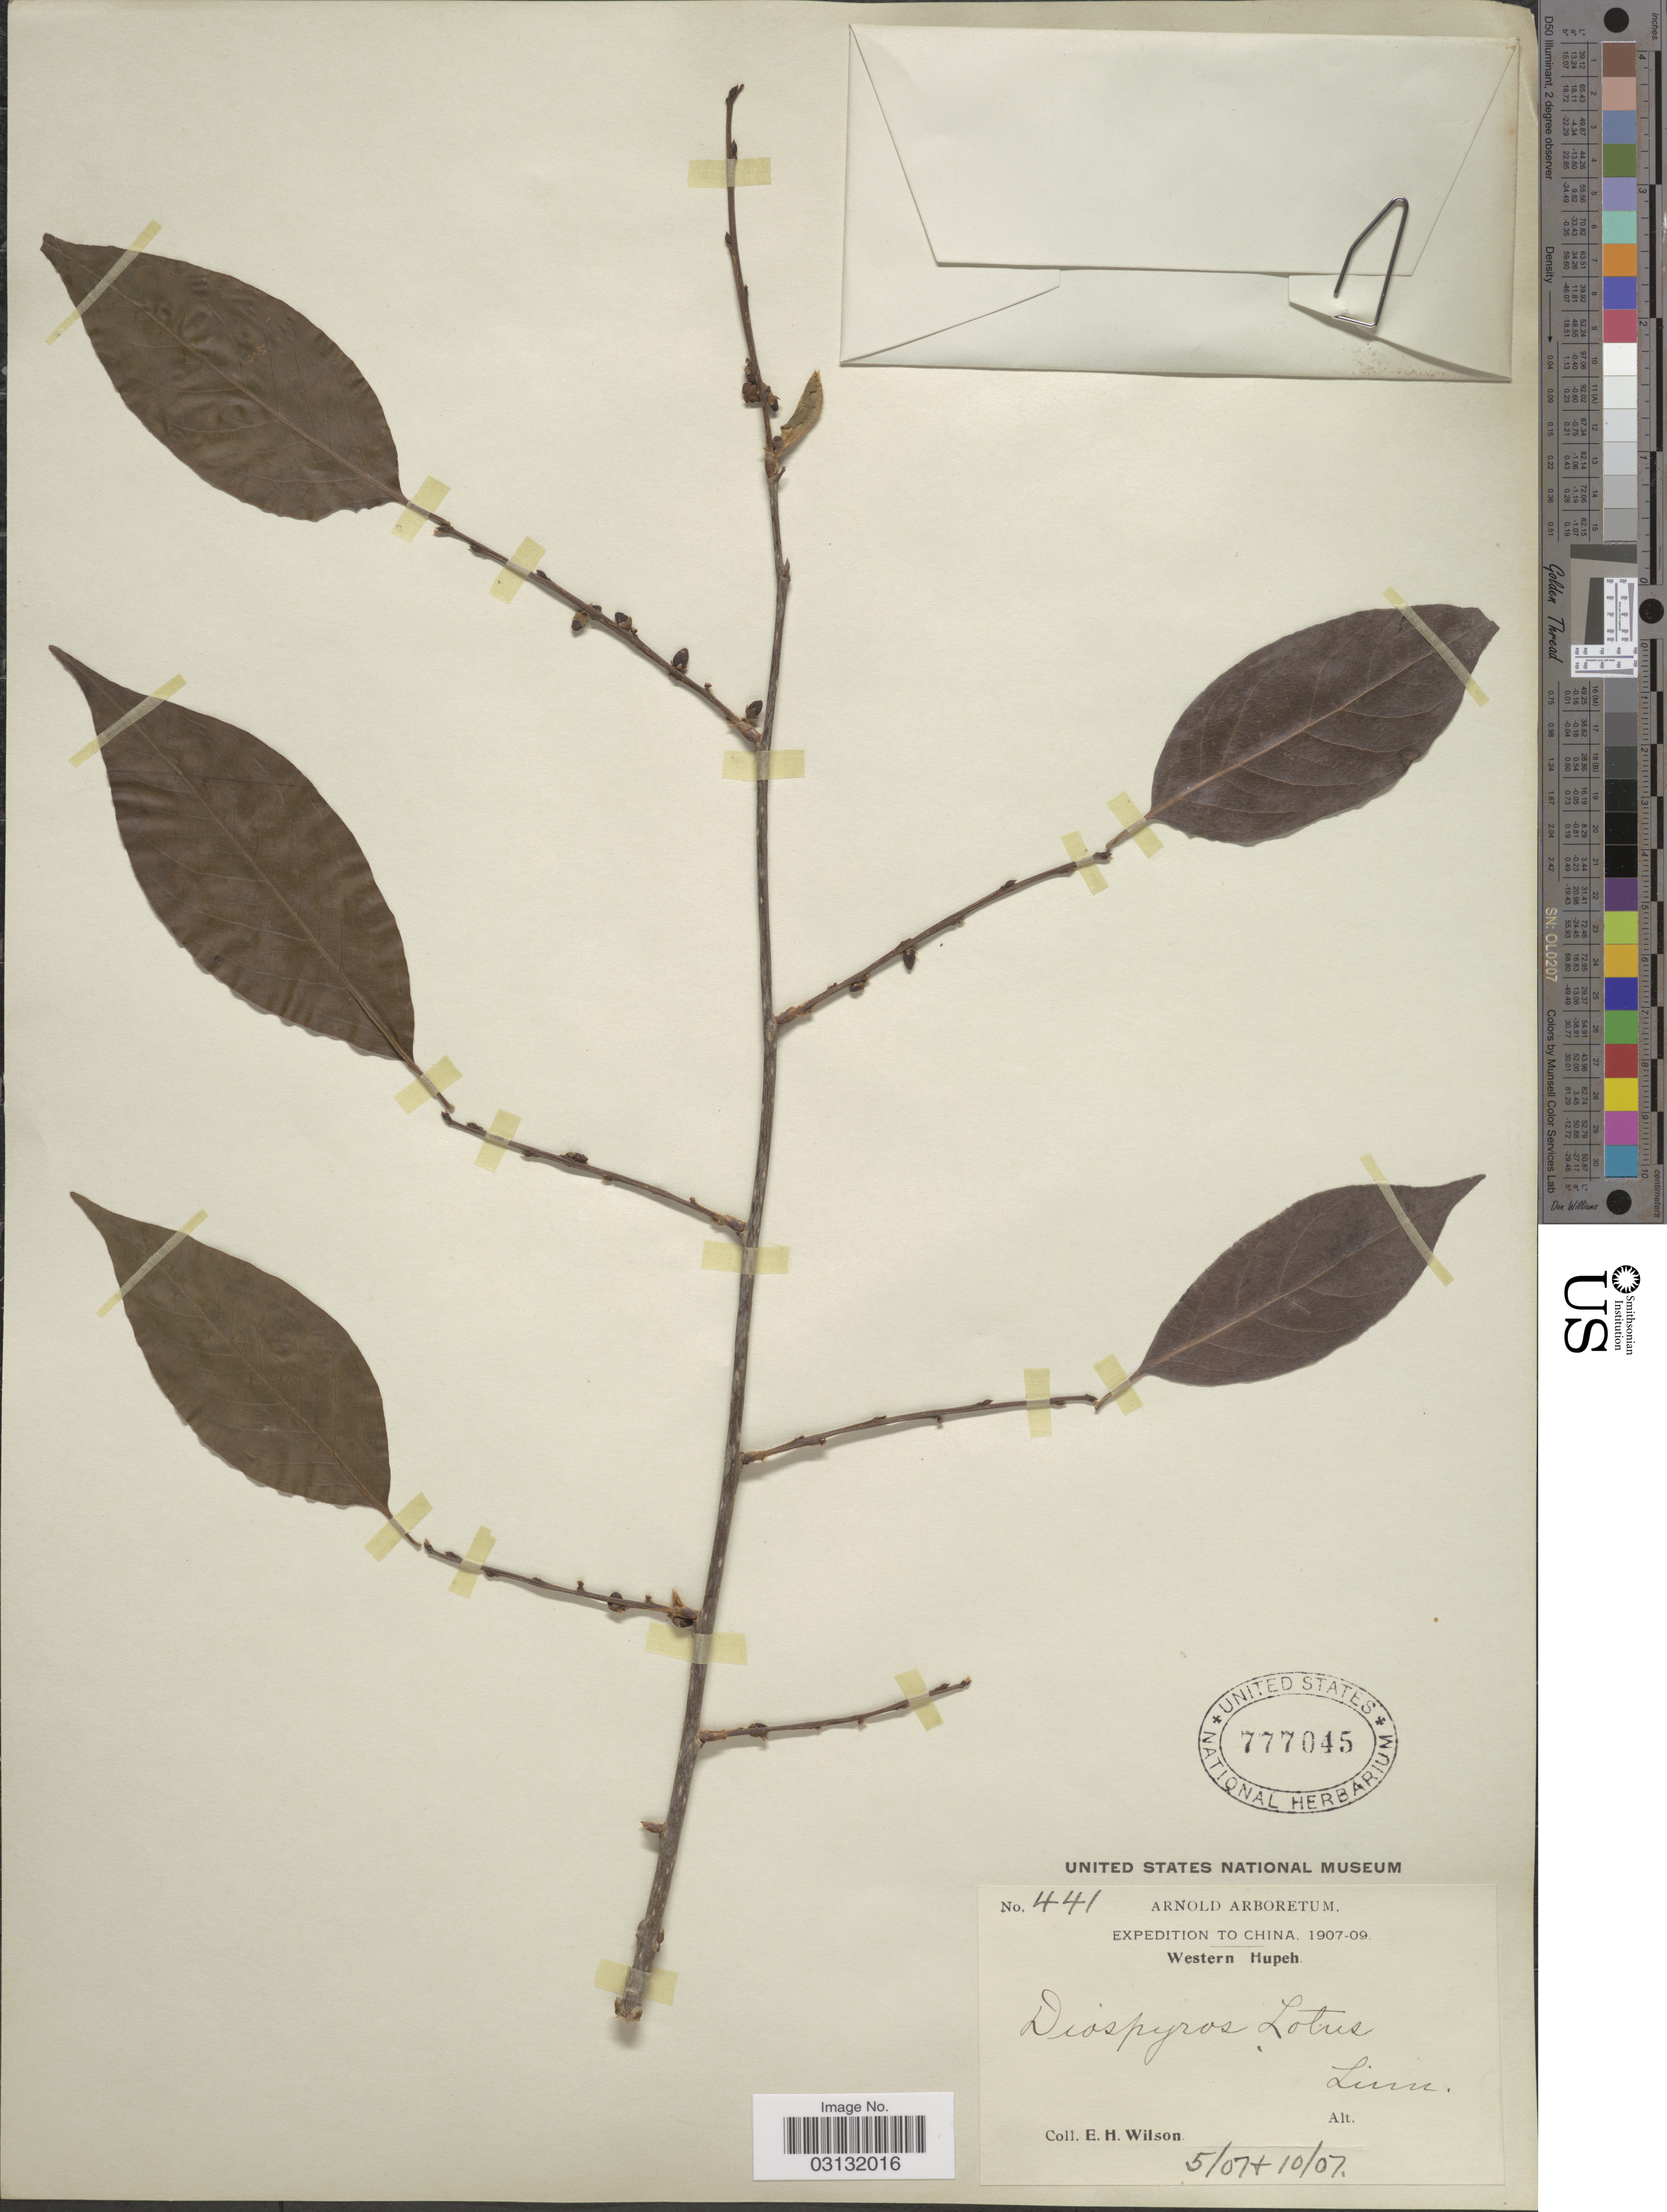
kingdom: Plantae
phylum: Tracheophyta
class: Magnoliopsida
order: Ericales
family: Ebenaceae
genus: Diospyros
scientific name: Diospyros lotus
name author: L.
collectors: E. Wilson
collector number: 441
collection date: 1907-05/1907-10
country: China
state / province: Hubei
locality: Western Hupeh.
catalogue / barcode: US 777045